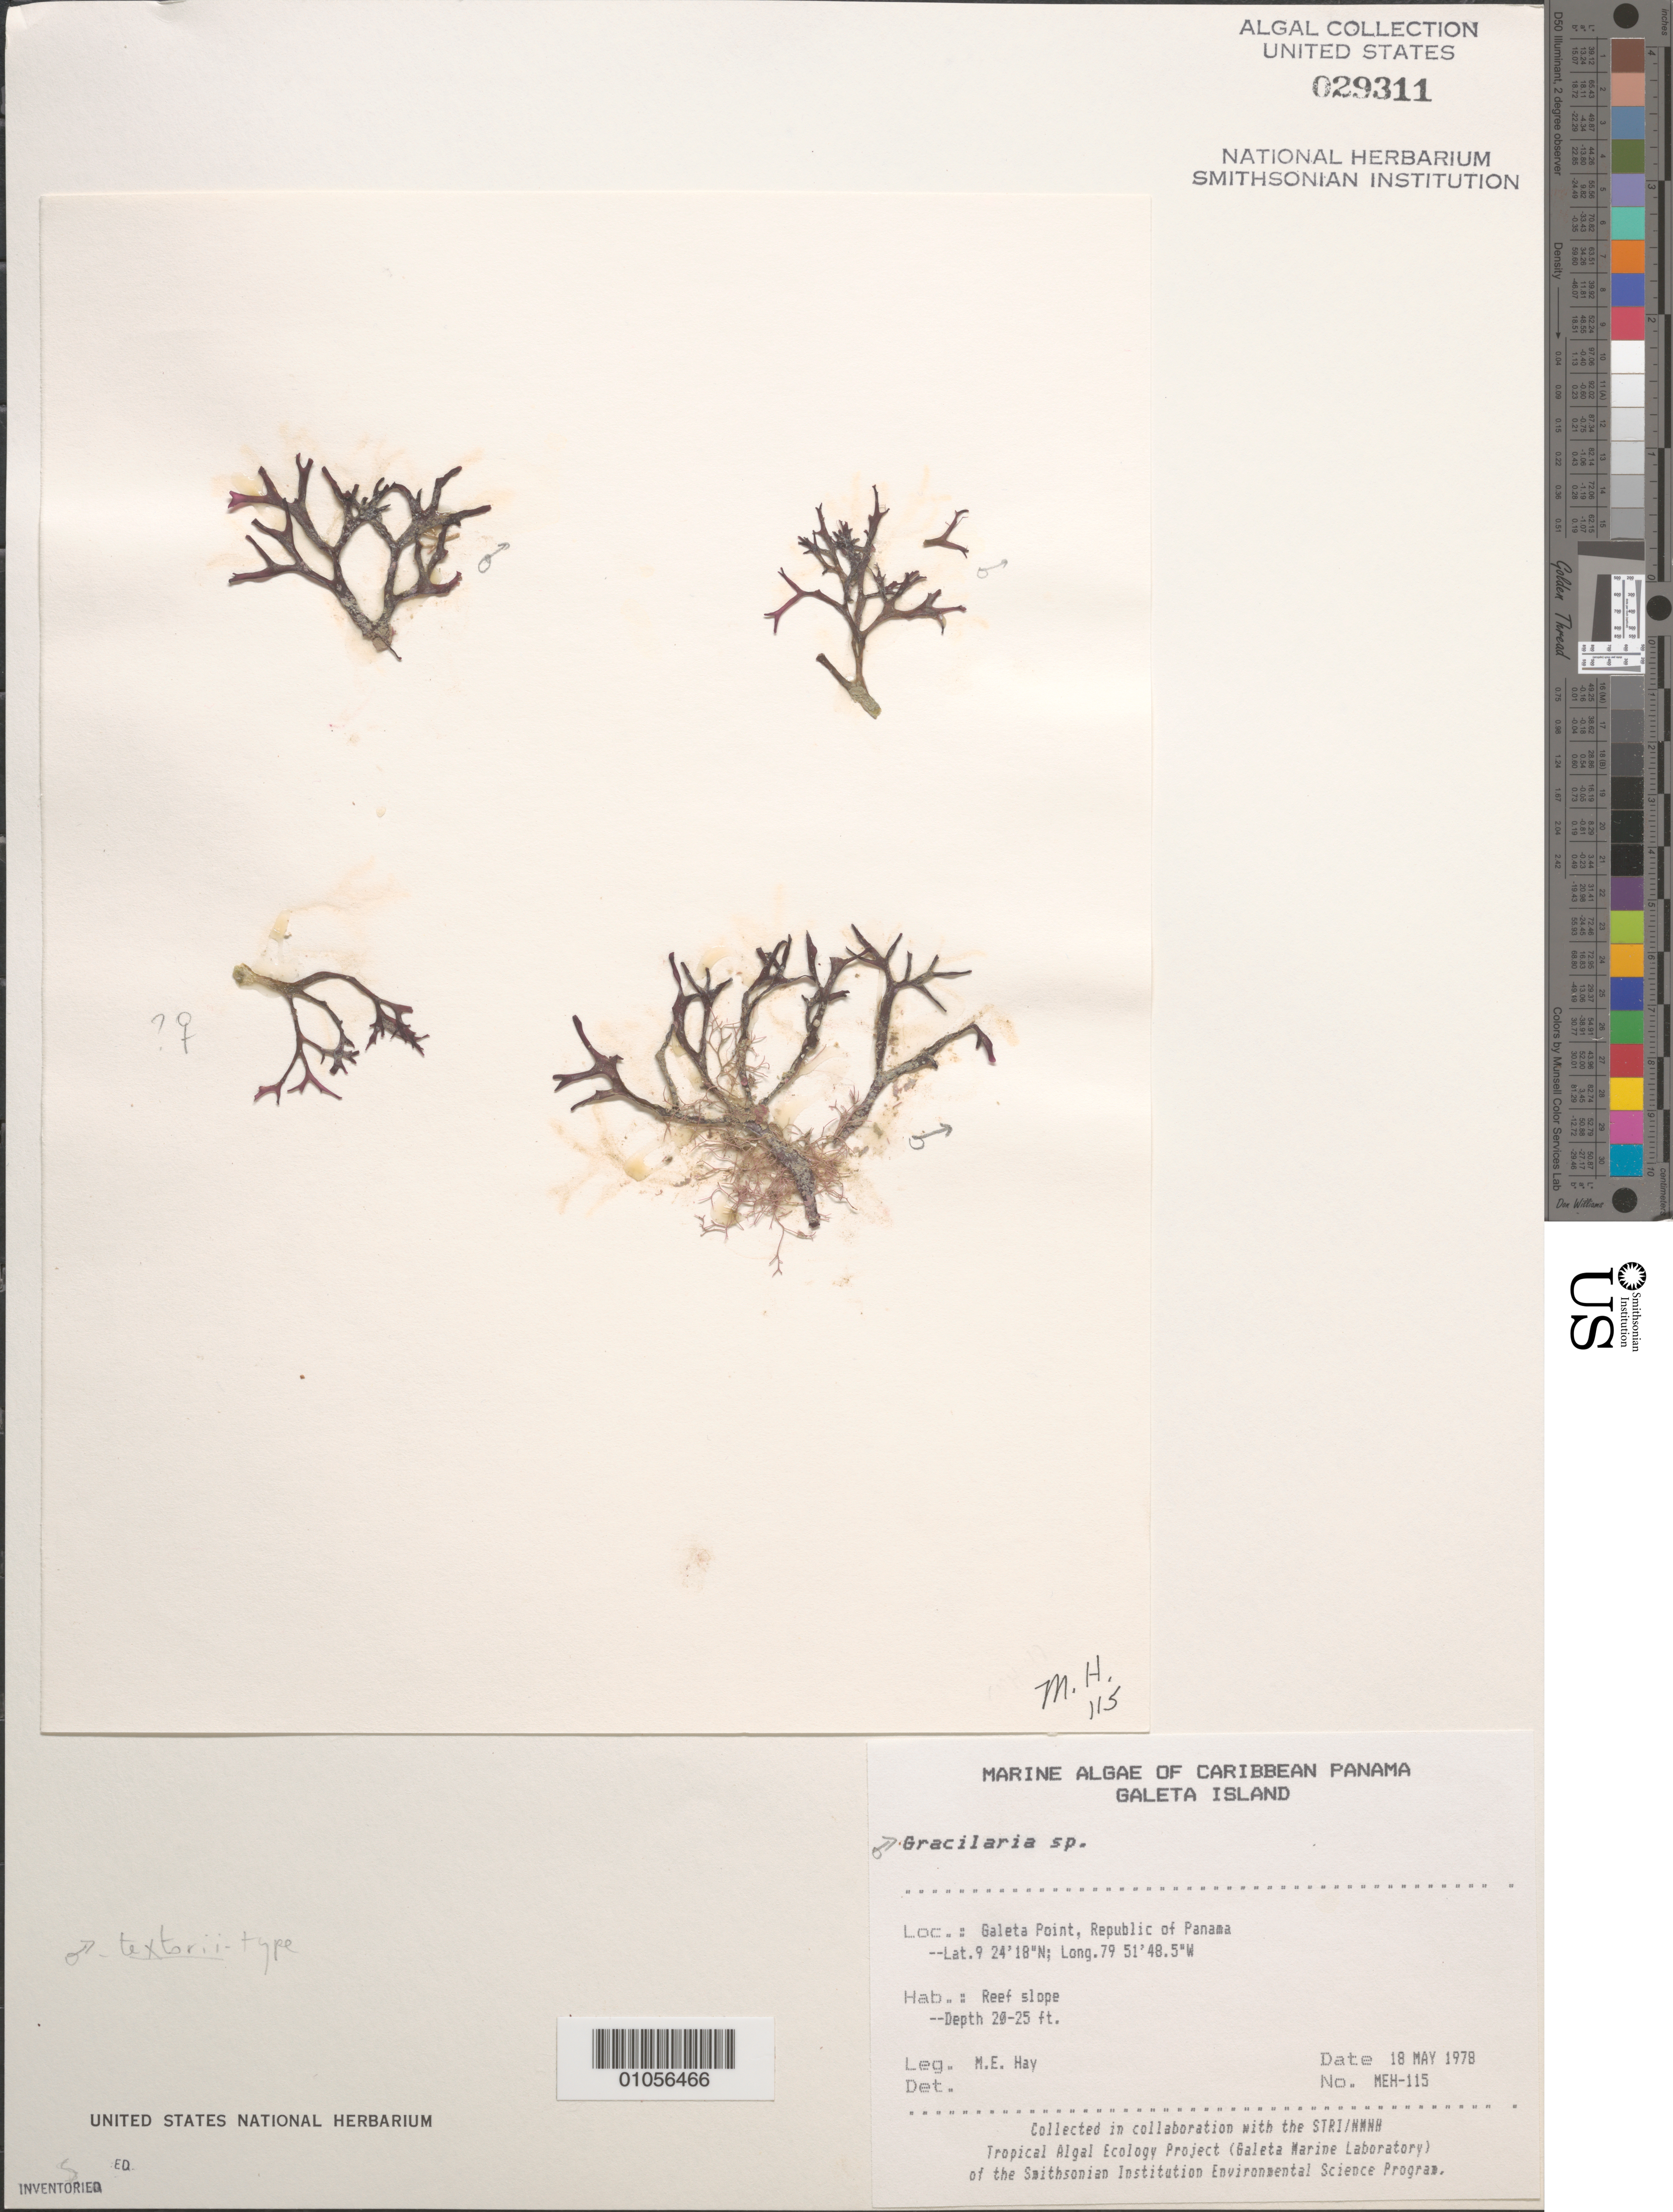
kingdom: Plantae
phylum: Rhodophyta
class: Florideophyceae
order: Gracilariales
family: Gracilariaceae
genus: Gracilaria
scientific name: Gracilaria sp.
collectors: M. E. Hay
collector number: MEH-115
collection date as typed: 18 May 1978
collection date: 1978-05-18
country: Panama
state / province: Colón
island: Galeta Island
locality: Galeta Point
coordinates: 9 24'18"N, 79 51'48.5"W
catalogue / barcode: US 29311